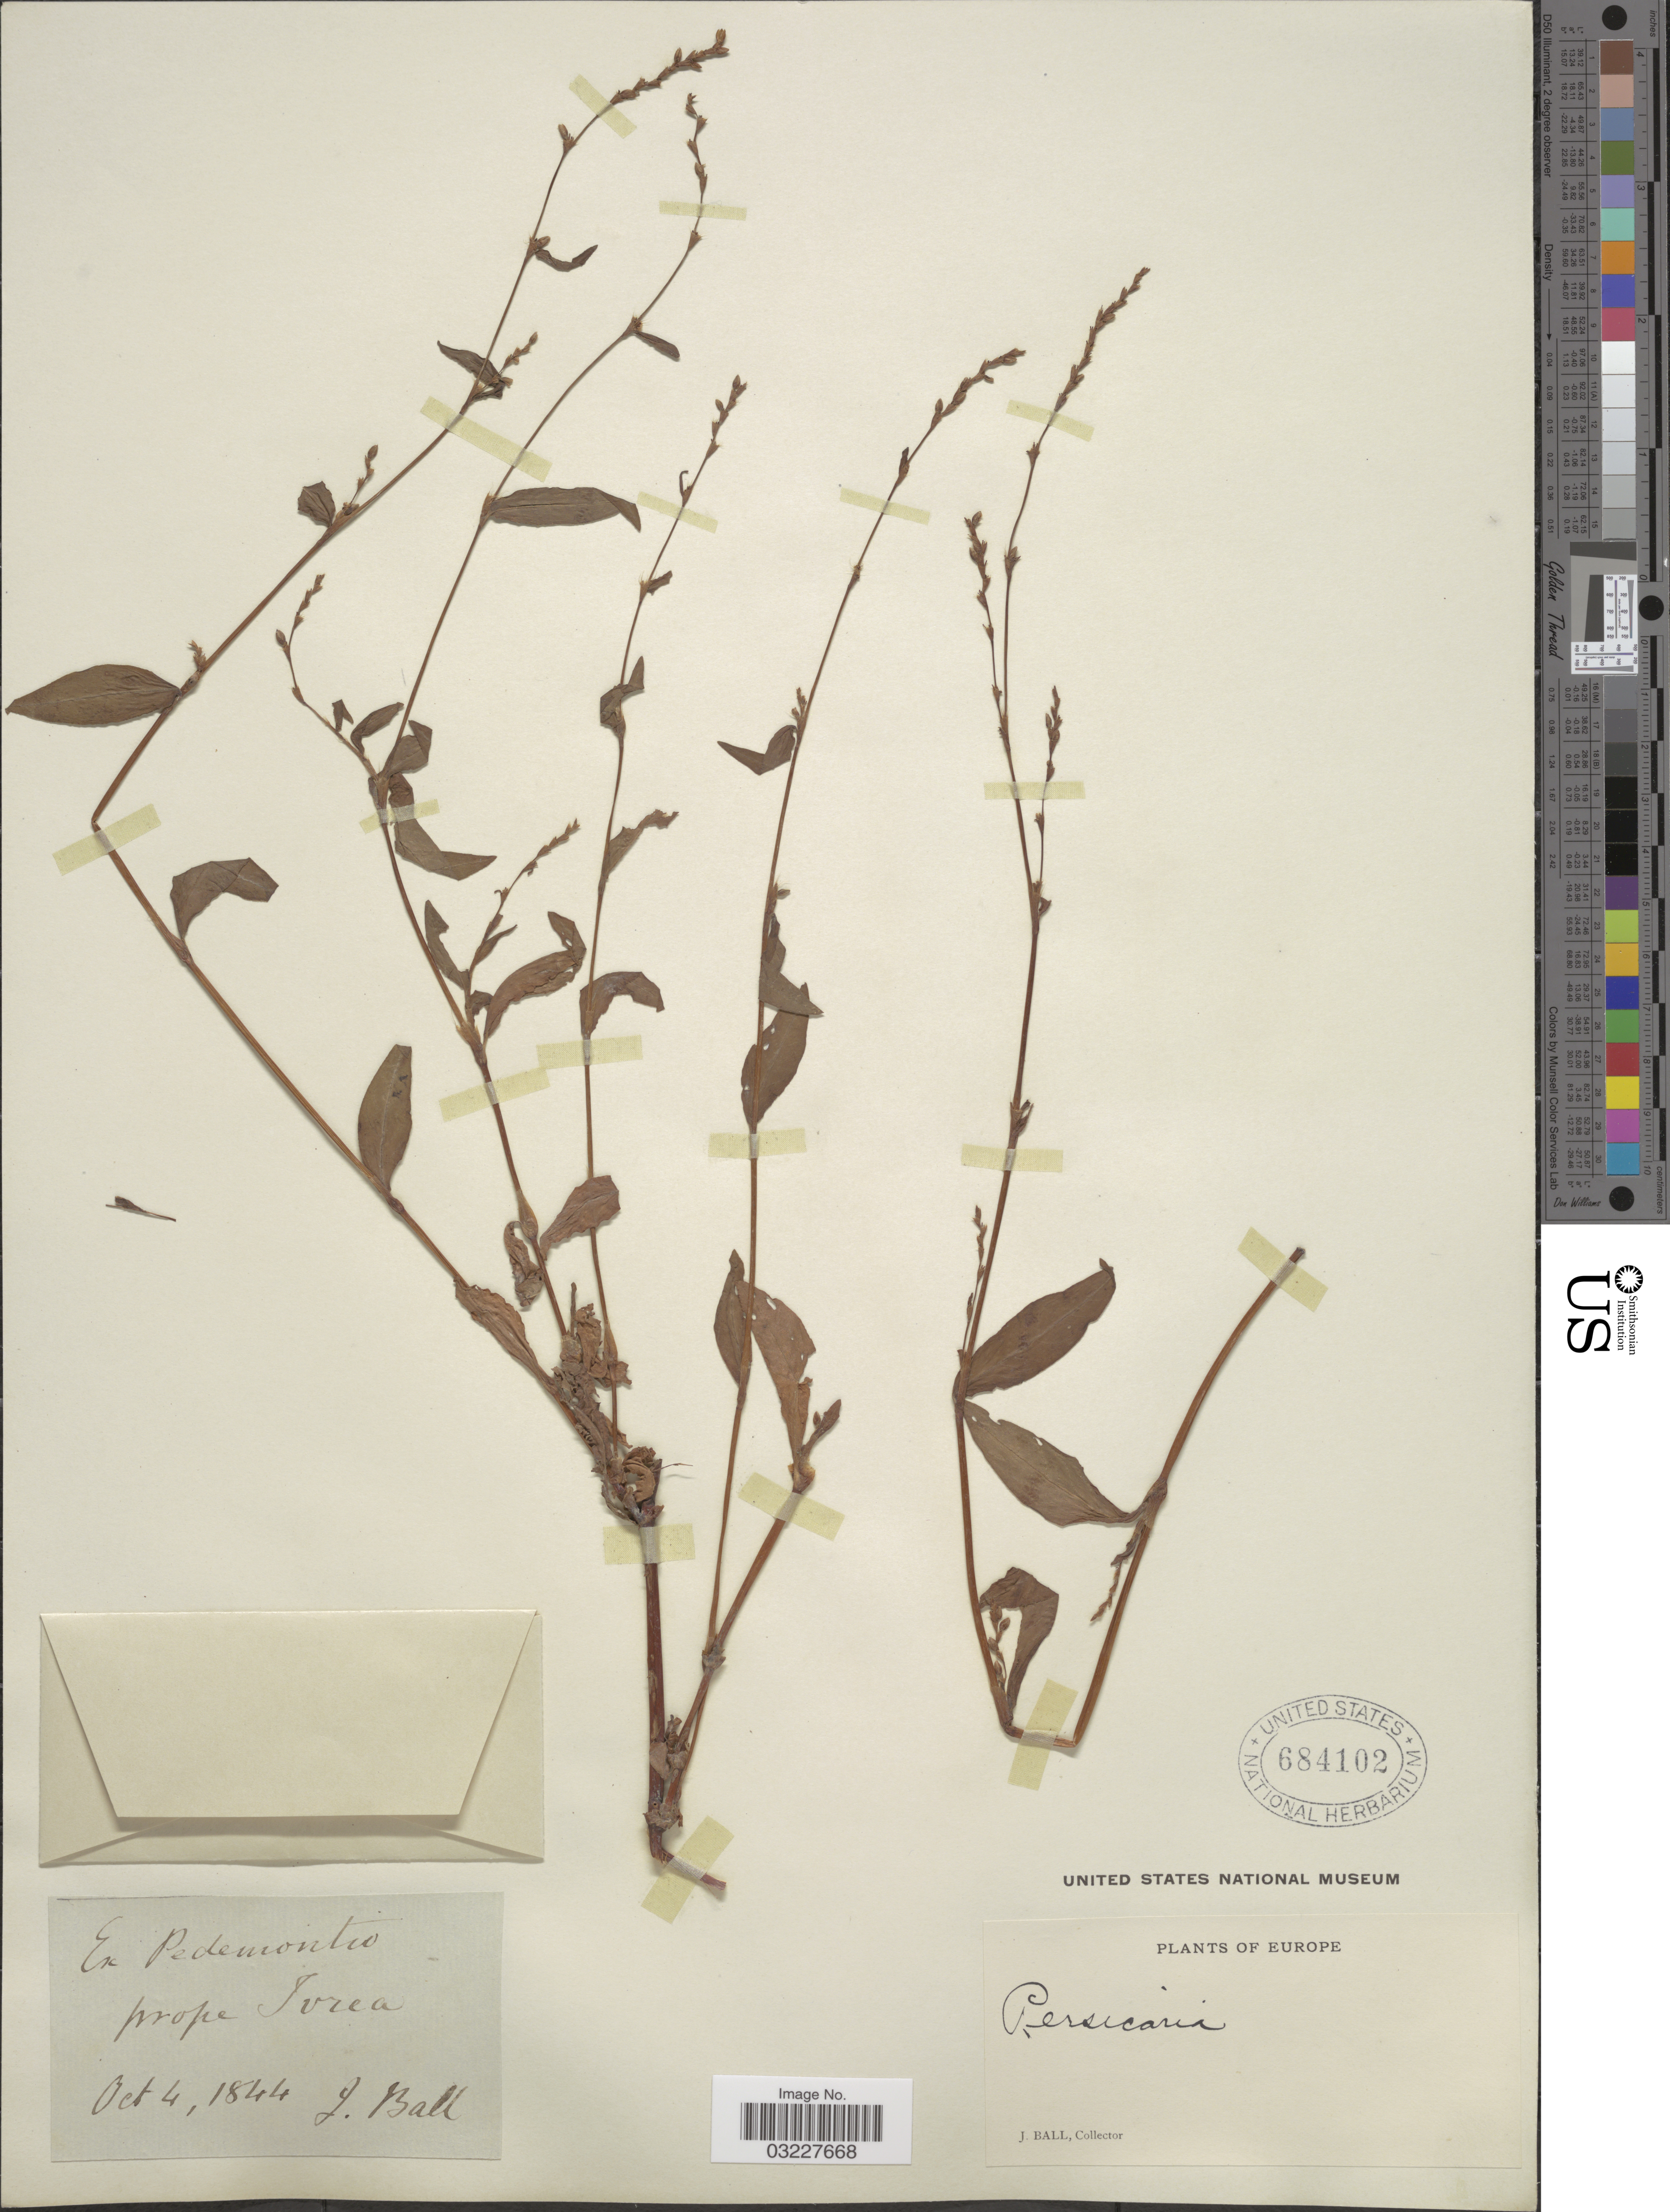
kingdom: Plantae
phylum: Tracheophyta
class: Magnoliopsida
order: Caryophyllales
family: Polygonaceae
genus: Polygonum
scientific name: Polygonum sp.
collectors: J. Ball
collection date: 1844-10-04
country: Italy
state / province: Piedmont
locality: Ex Pedemontis prope Ivrea.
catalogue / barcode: US 684102